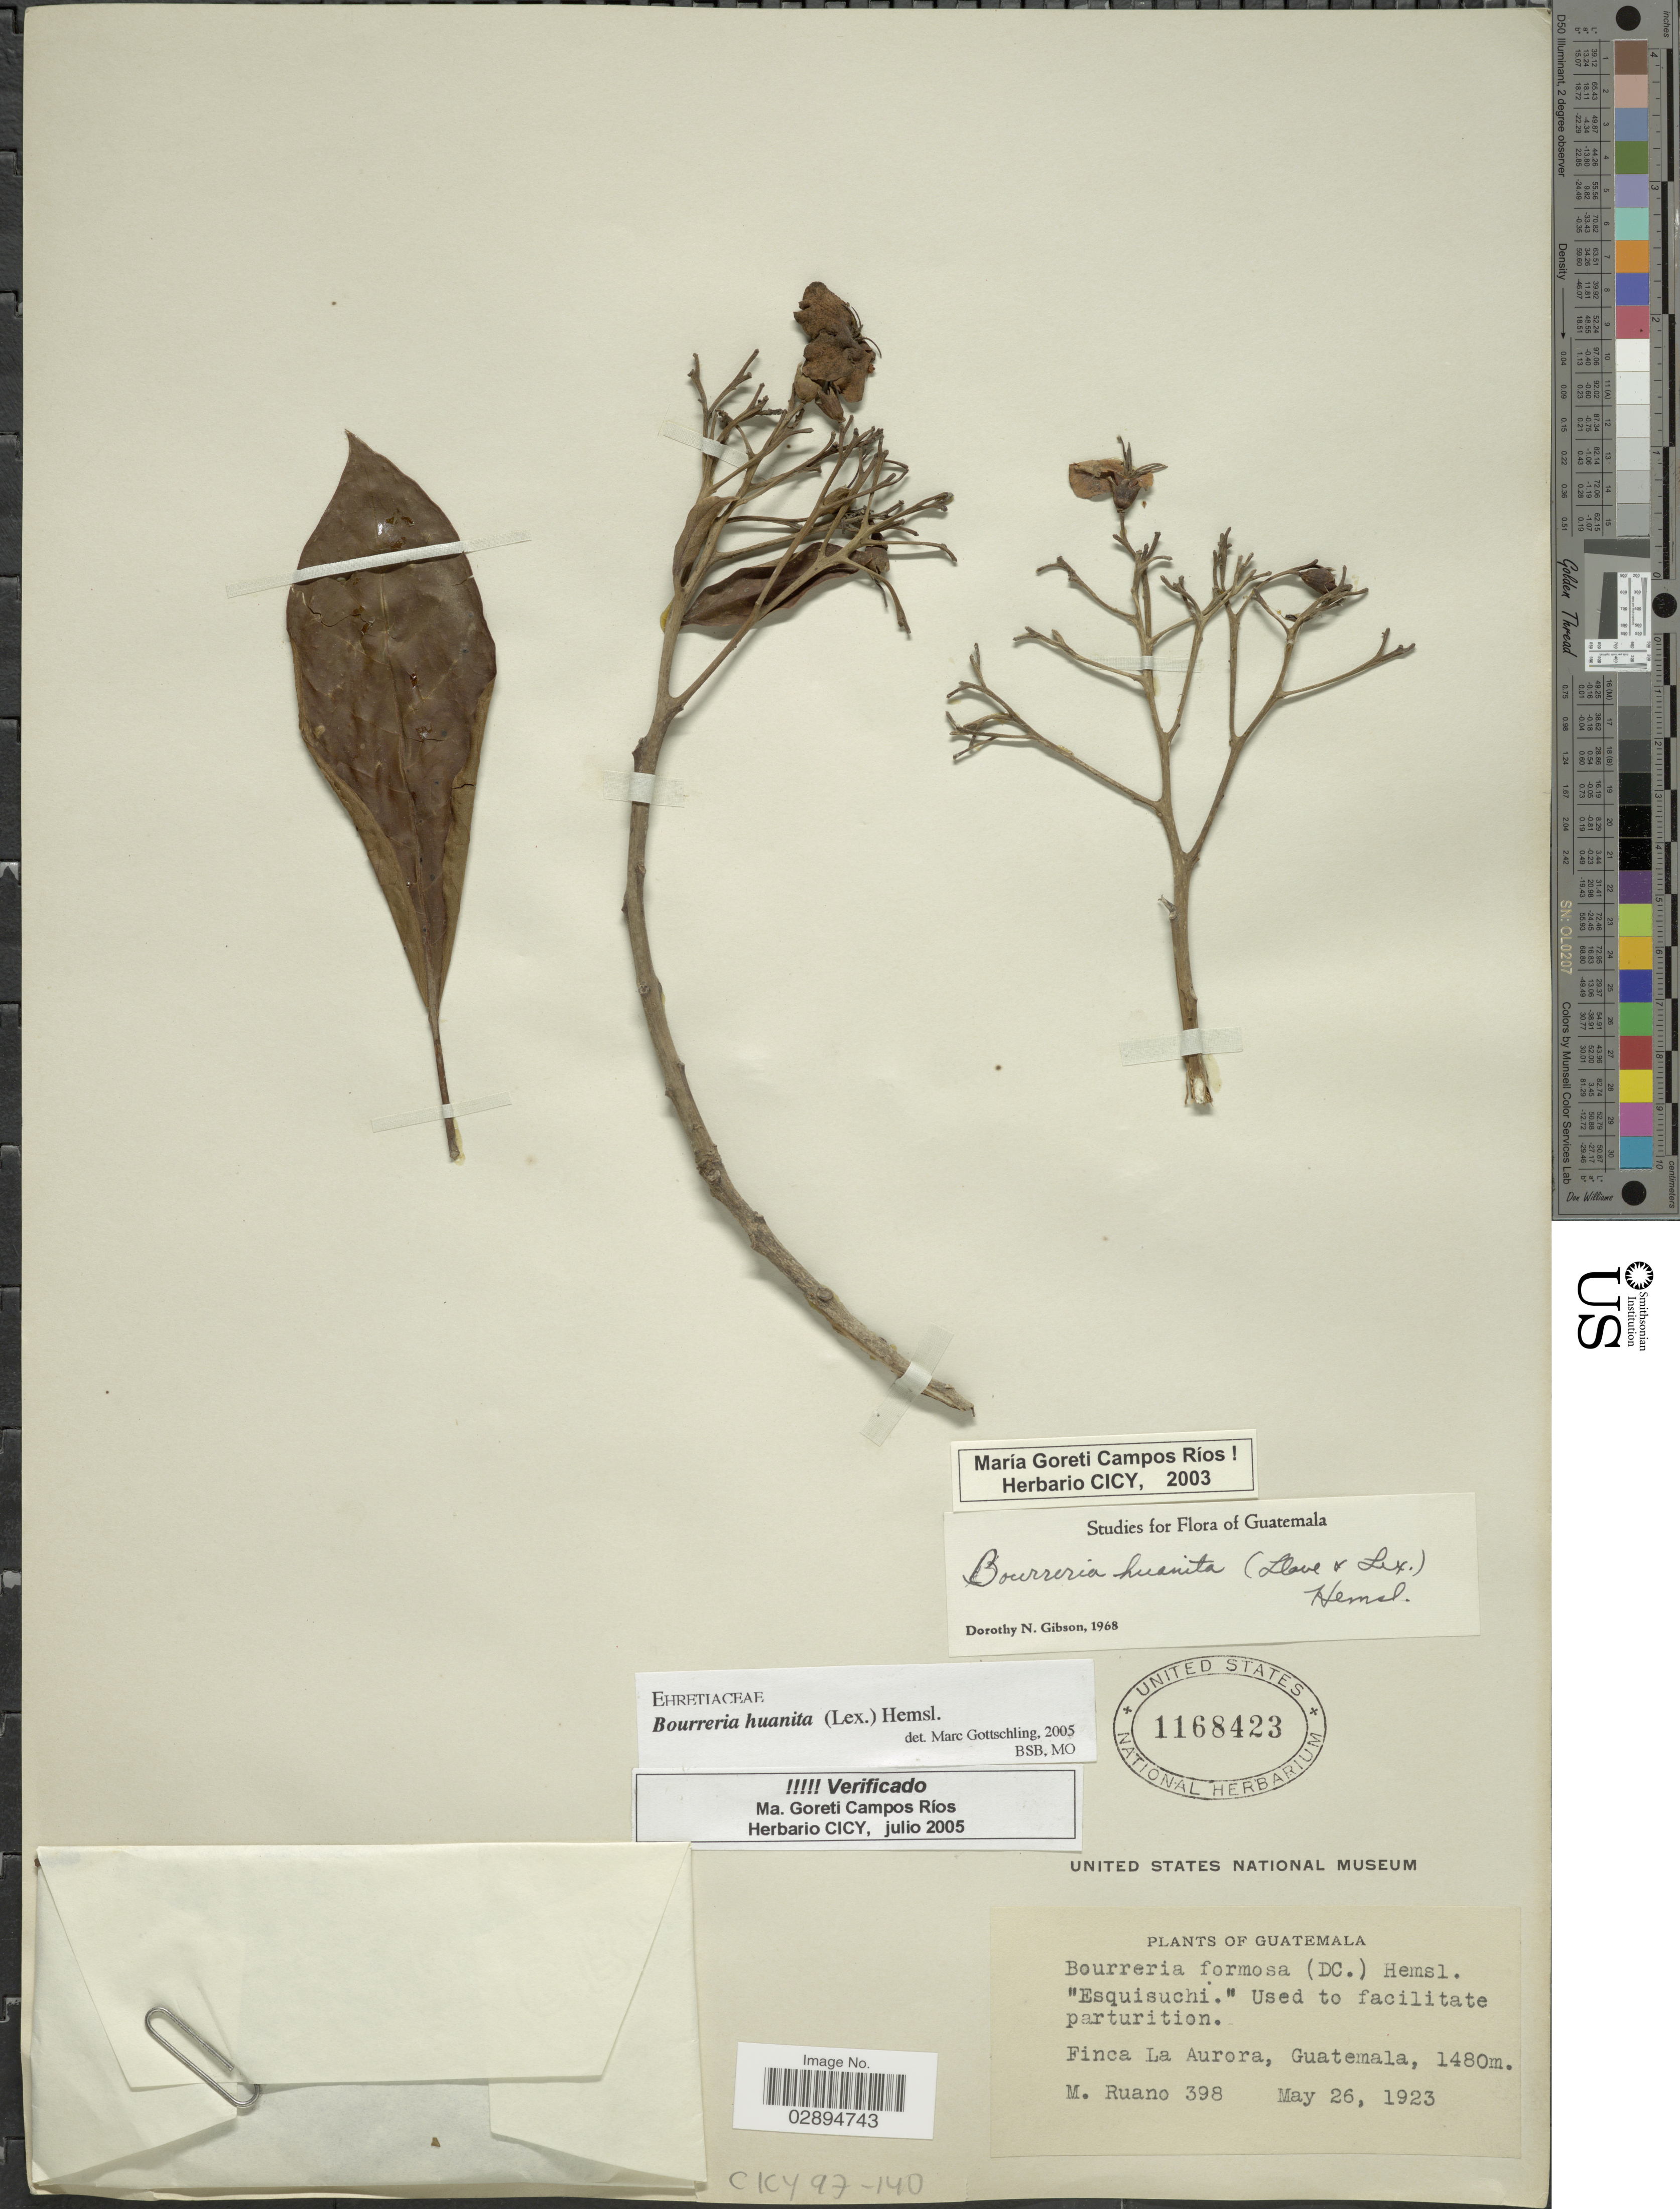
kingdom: Plantae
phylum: Tracheophyta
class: Magnoliopsida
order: Boraginales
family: Ehretiaceae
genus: Bourreria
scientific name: Bourreria huanita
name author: (Lex.) Hemsl.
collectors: M. Ruano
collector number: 398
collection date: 1923-05-26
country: Guatemala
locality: Finca La Aurora.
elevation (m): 1480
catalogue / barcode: US 1168423